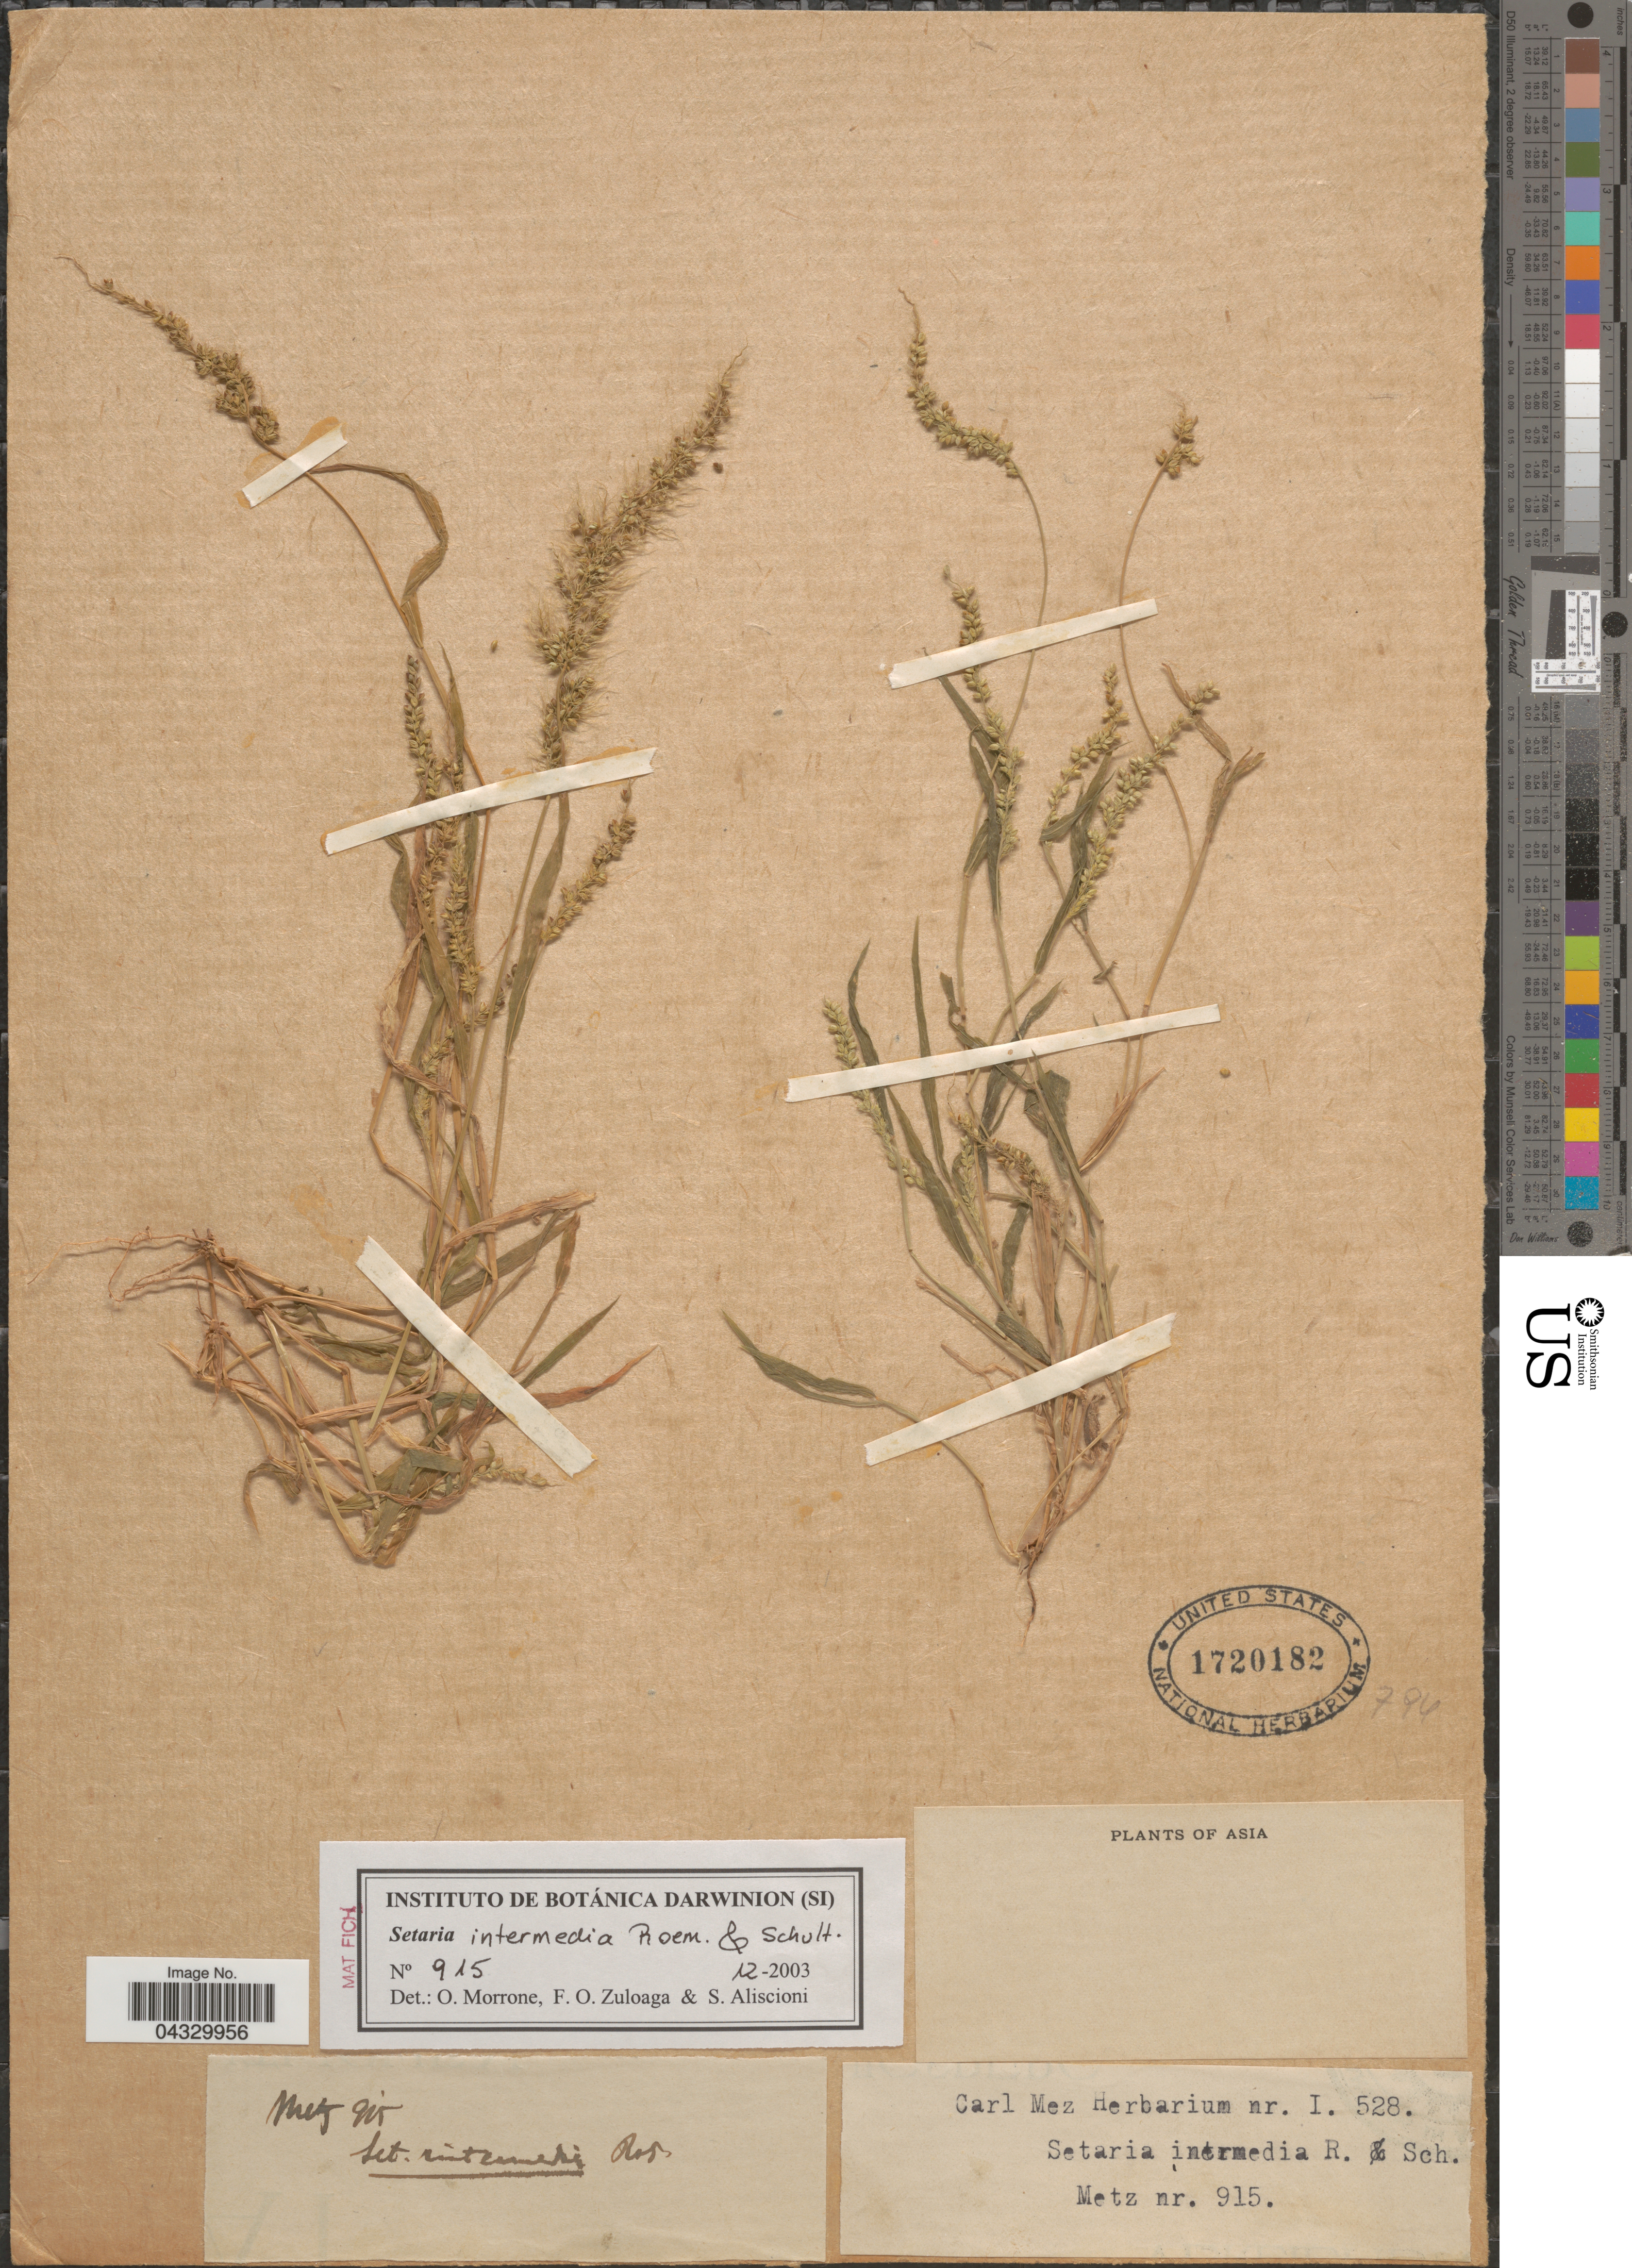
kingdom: Plantae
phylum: Tracheophyta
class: Liliopsida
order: Poales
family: Poaceae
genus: Setaria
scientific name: Setaria intermedia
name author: Roem. & Schult.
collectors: -. Metz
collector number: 915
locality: Asia.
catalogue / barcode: US 1720182